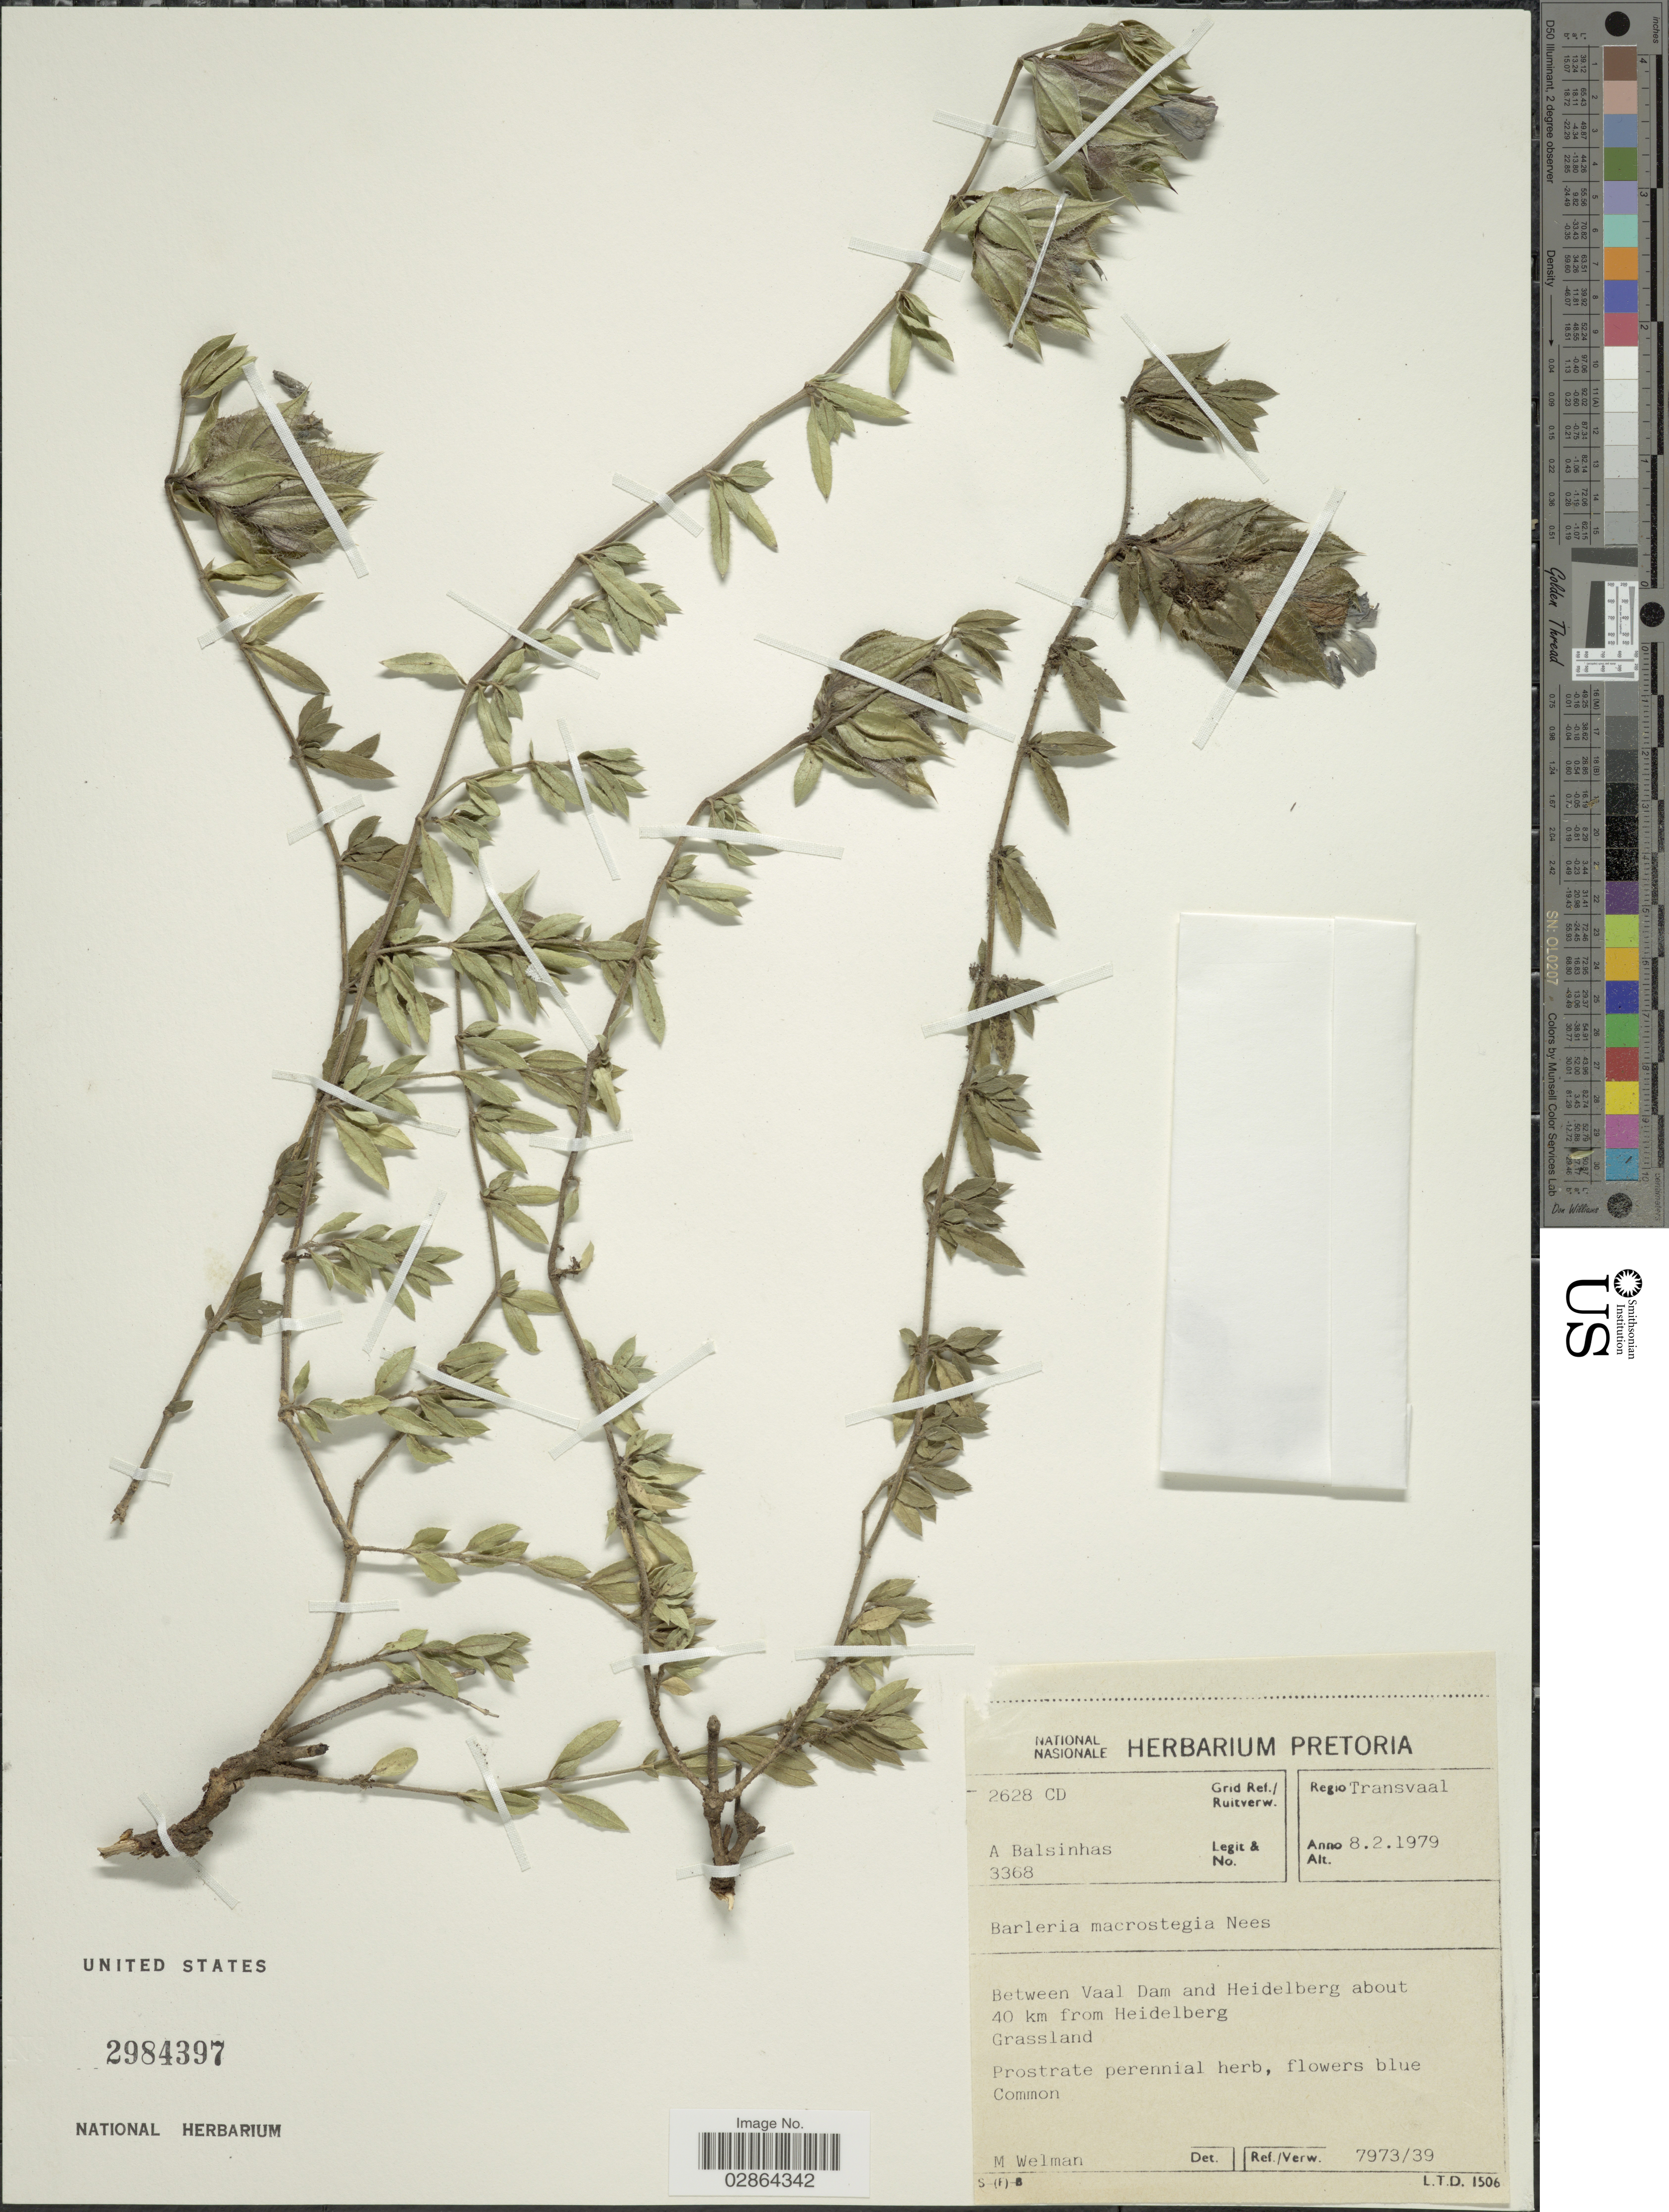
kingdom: Plantae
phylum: Tracheophyta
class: Magnoliopsida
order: Lamiales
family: Acanthaceae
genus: Barleria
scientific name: Barleria macrostegia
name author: Nees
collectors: M. Welman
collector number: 3368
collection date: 1979-02-08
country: South Africa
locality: Regio Transvaal. Grid Reg./ Ruitverw. 2628 CD Between Vaal Dam and Heidelberg about 40 km from Heidelberg.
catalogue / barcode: US 2984397